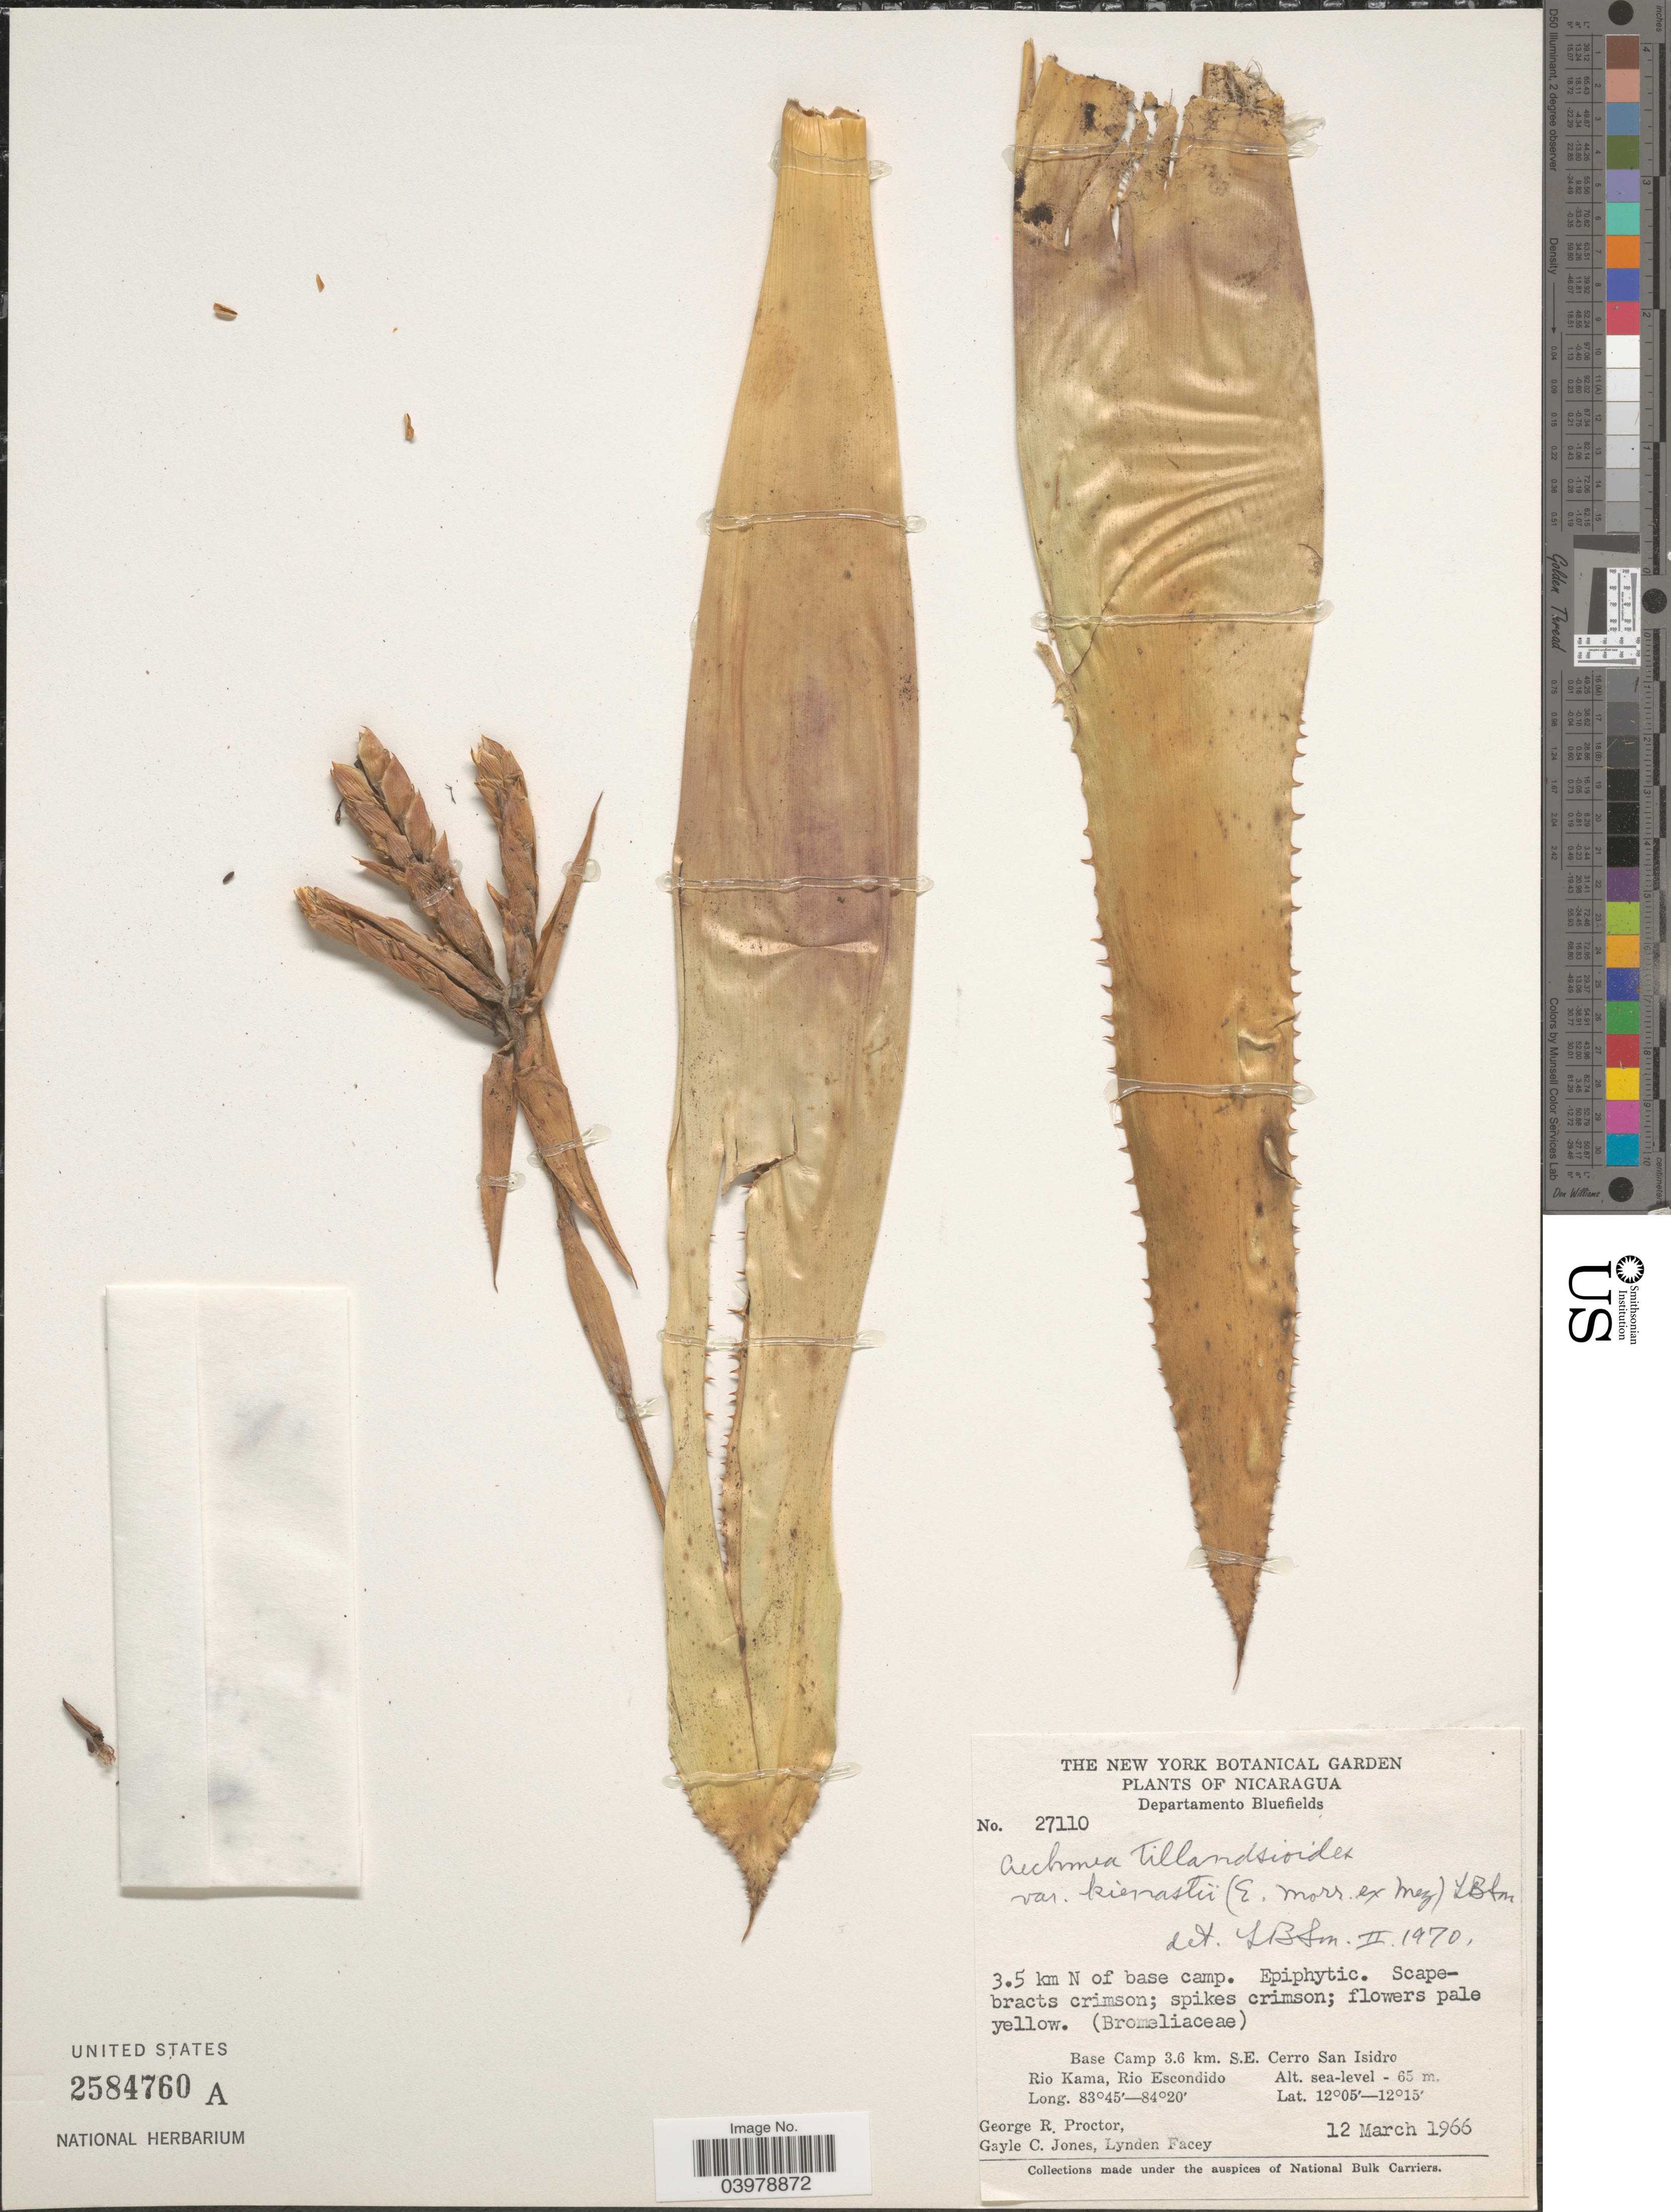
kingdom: Plantae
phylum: Tracheophyta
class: Liliopsida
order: Poales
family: Bromeliaceae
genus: Aechmea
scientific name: Aechmea tillandsioides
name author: (Mart. ex Schult. & Schult. f.) Baker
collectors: G. R. Proctor, G. C. Jones & L. Facey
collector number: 27110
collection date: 1966-03-12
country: Nicaragua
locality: Departamento Bluefields. 3.5 km N of base camp. Base Camp 3.6 km. S.E. Cerro San Isidro. Rio Kama, Rio Escondido.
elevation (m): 0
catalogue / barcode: US 2584760A